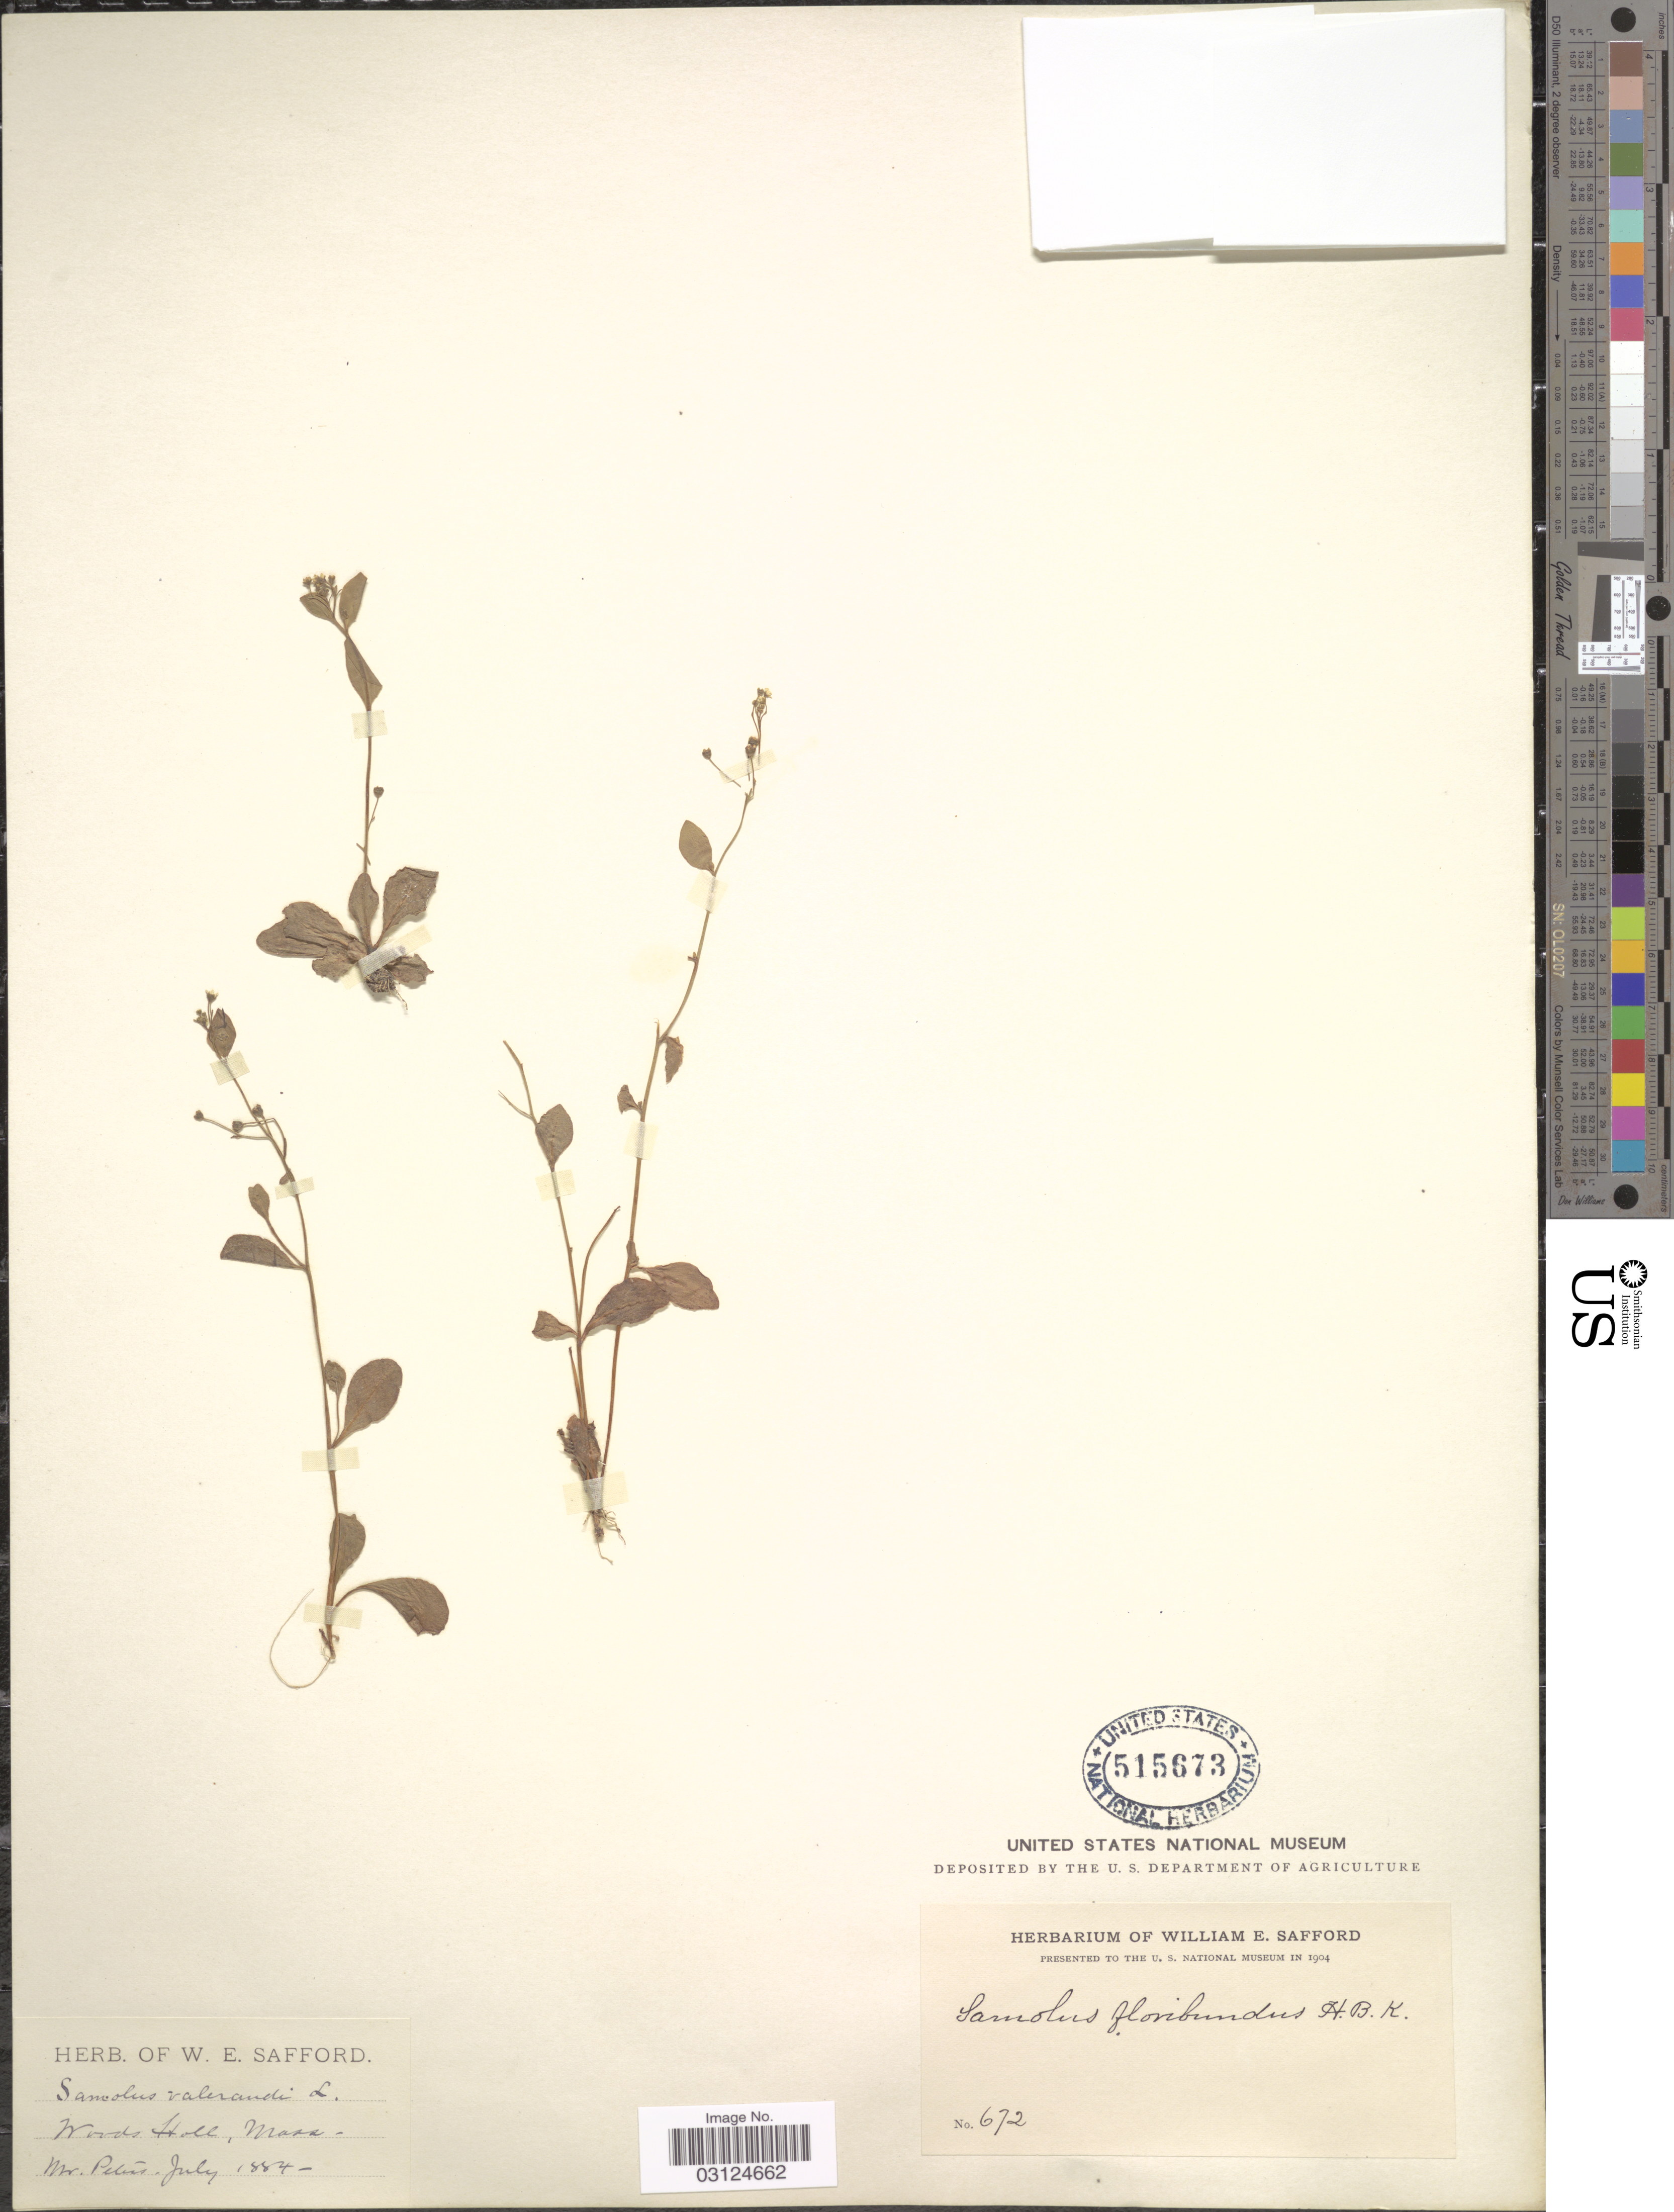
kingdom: Plantae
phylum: Tracheophyta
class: Magnoliopsida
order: Ericales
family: Primulaceae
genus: Samolus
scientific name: Samolus parviflorus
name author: Raf.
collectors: -. Peters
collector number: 672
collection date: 1884-07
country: United States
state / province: Massachusetts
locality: Woods Holl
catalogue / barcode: US 515673